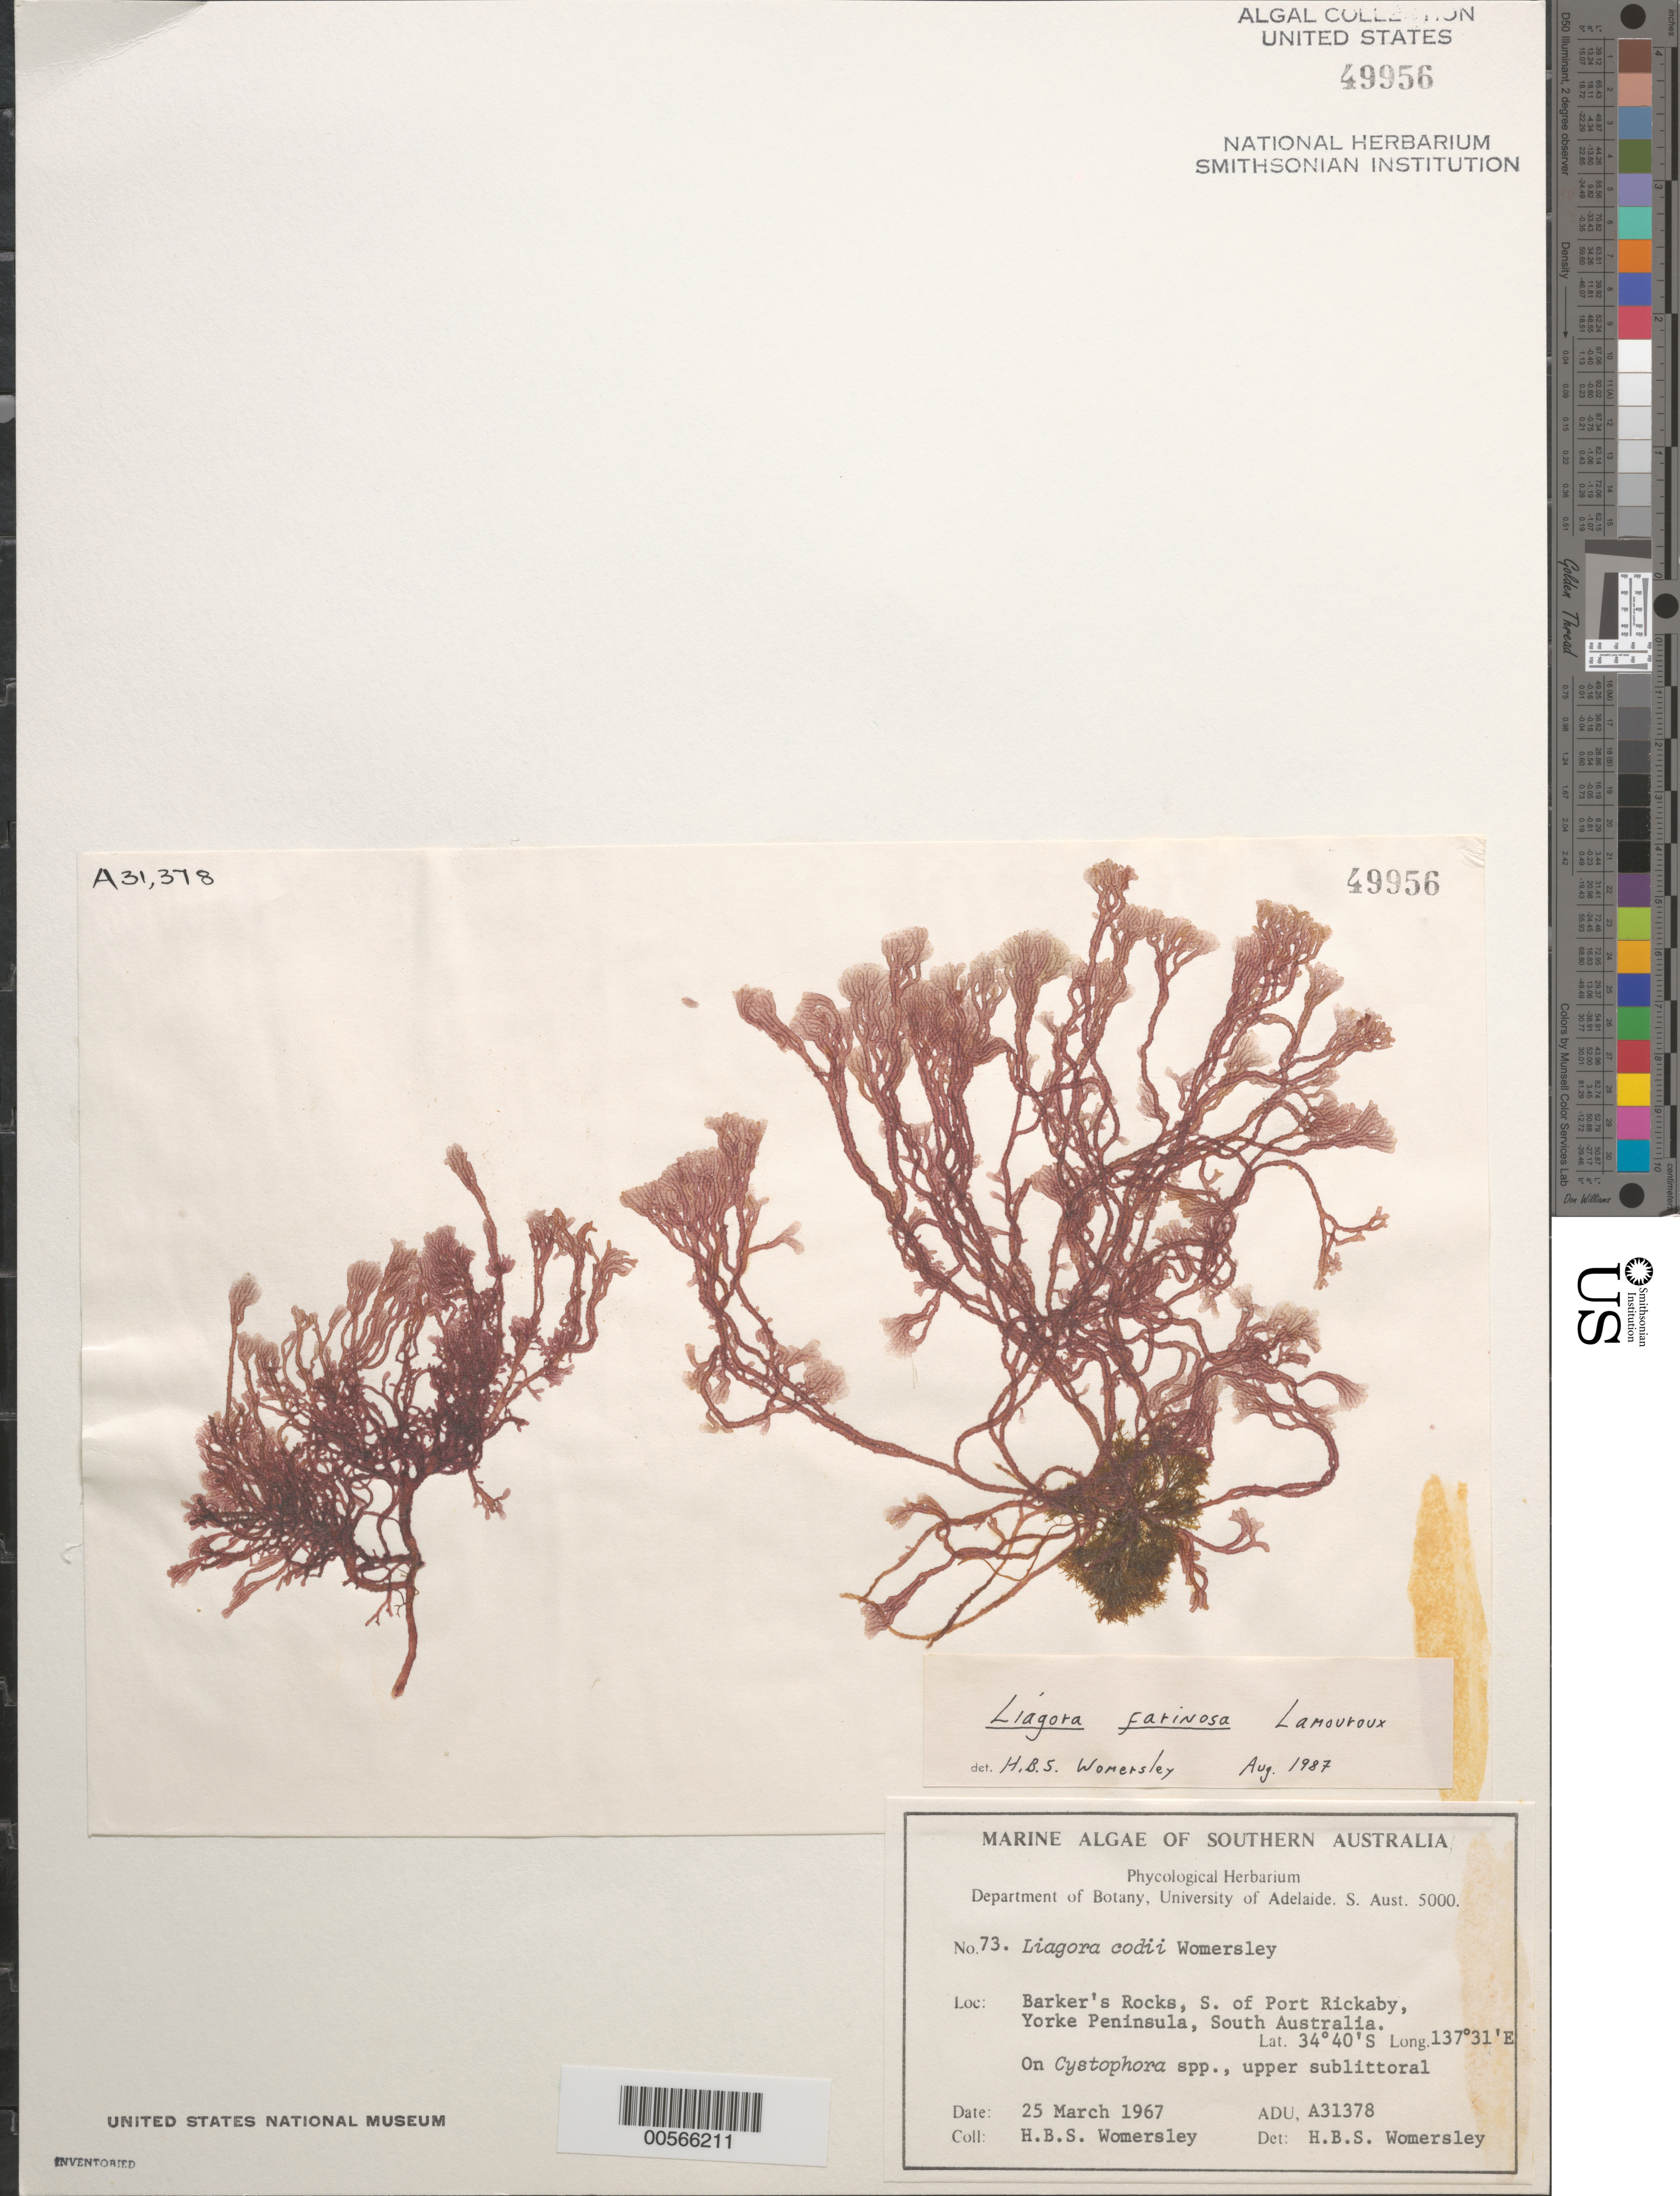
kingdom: Plantae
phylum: Rhodophyta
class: Florideophyceae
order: Nemaliales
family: Liagoraceae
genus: Liagora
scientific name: Liagora farinosa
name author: J.V.Lamouroux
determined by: Womersley, H. B. S.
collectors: H. B. S. Womersley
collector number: ADU 31378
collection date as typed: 25 Mar 1967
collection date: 1967-03-25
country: Australia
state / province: South Australia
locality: Barker's Rocks, south of Port Rickaby, Yorke Peninsula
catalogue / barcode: US 49956